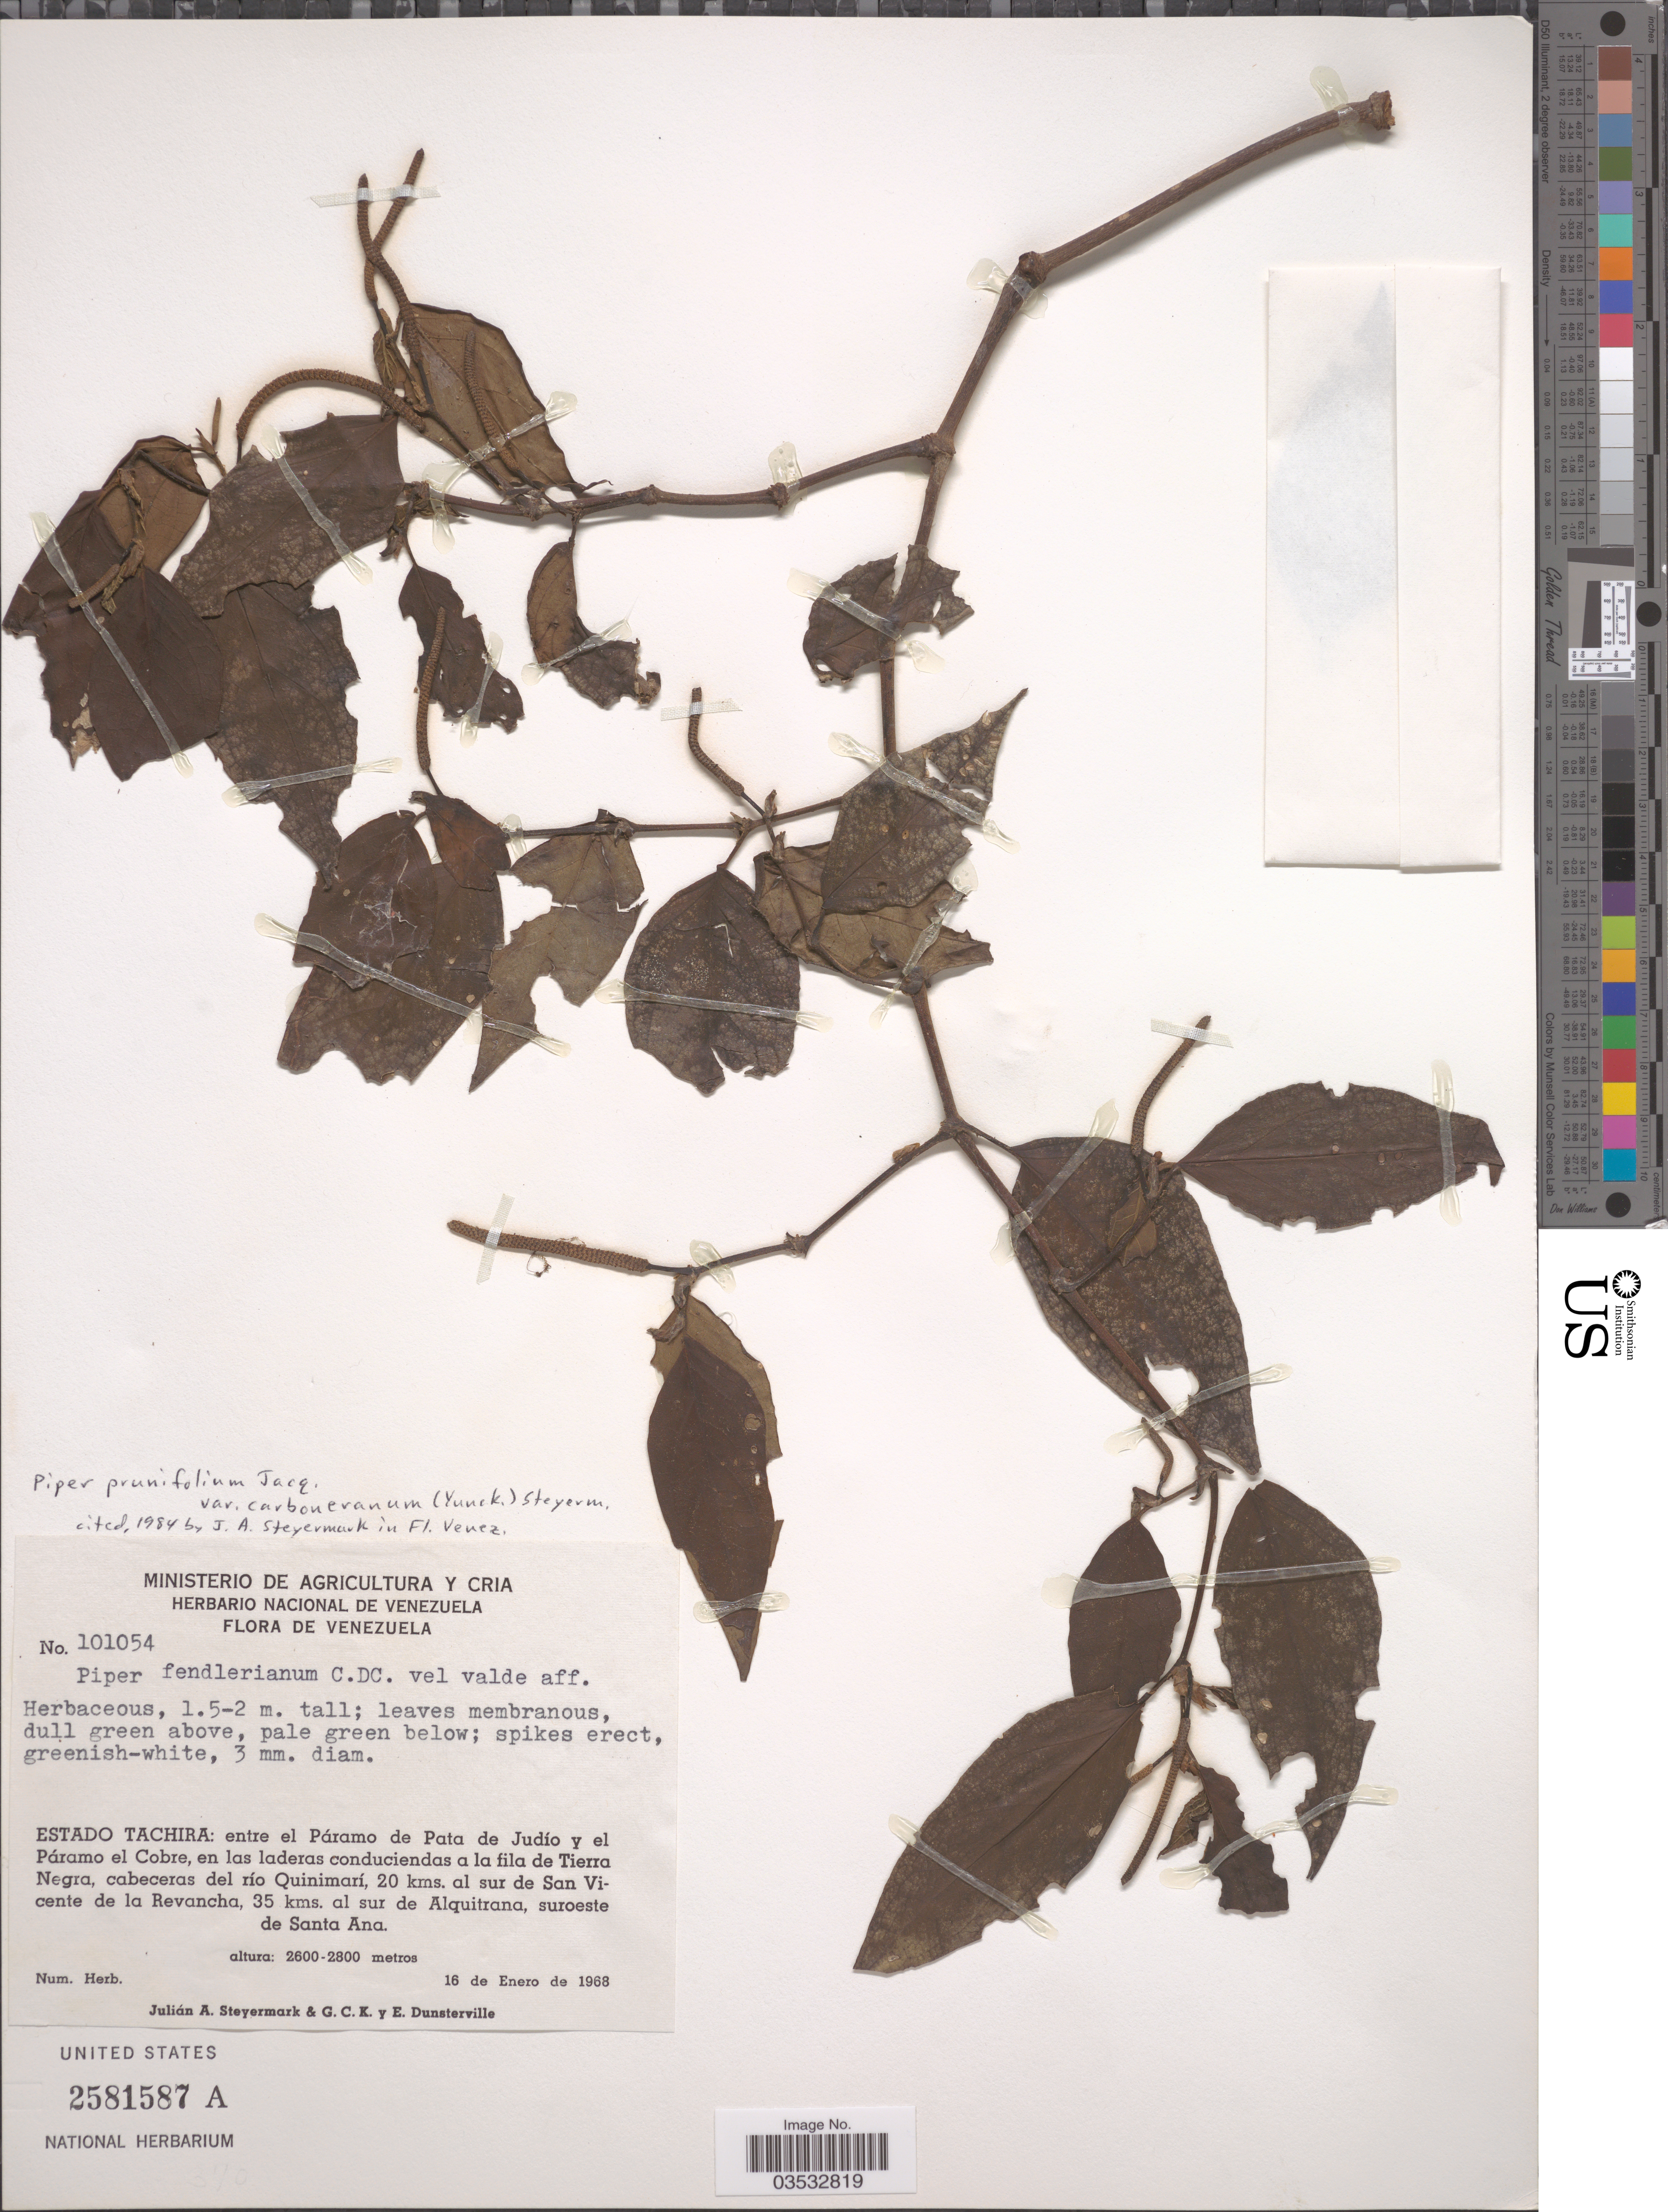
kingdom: Plantae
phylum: Tracheophyta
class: Magnoliopsida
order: Piperales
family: Piperaceae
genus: Piper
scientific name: Piper prunifolium var. carboneranum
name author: (Yunck.) Steyerm.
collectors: J. Steyermark, G. C. K. Dunsterville & E. Dunsterville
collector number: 101054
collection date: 1968-01-16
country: Venezuela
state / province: Tachira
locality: Entre el Páramo de Pata de Judío y el Páramo el Cobre, en las laderas conduciendas a la fila de Tierra Negra, cabeceras del río Quinimarí, 20 kms. al sur de San Vicente de la Revancha, 35 kms. al sur de Alquitrana, suroeste de Santa Ana.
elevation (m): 2600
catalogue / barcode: US 2581587A